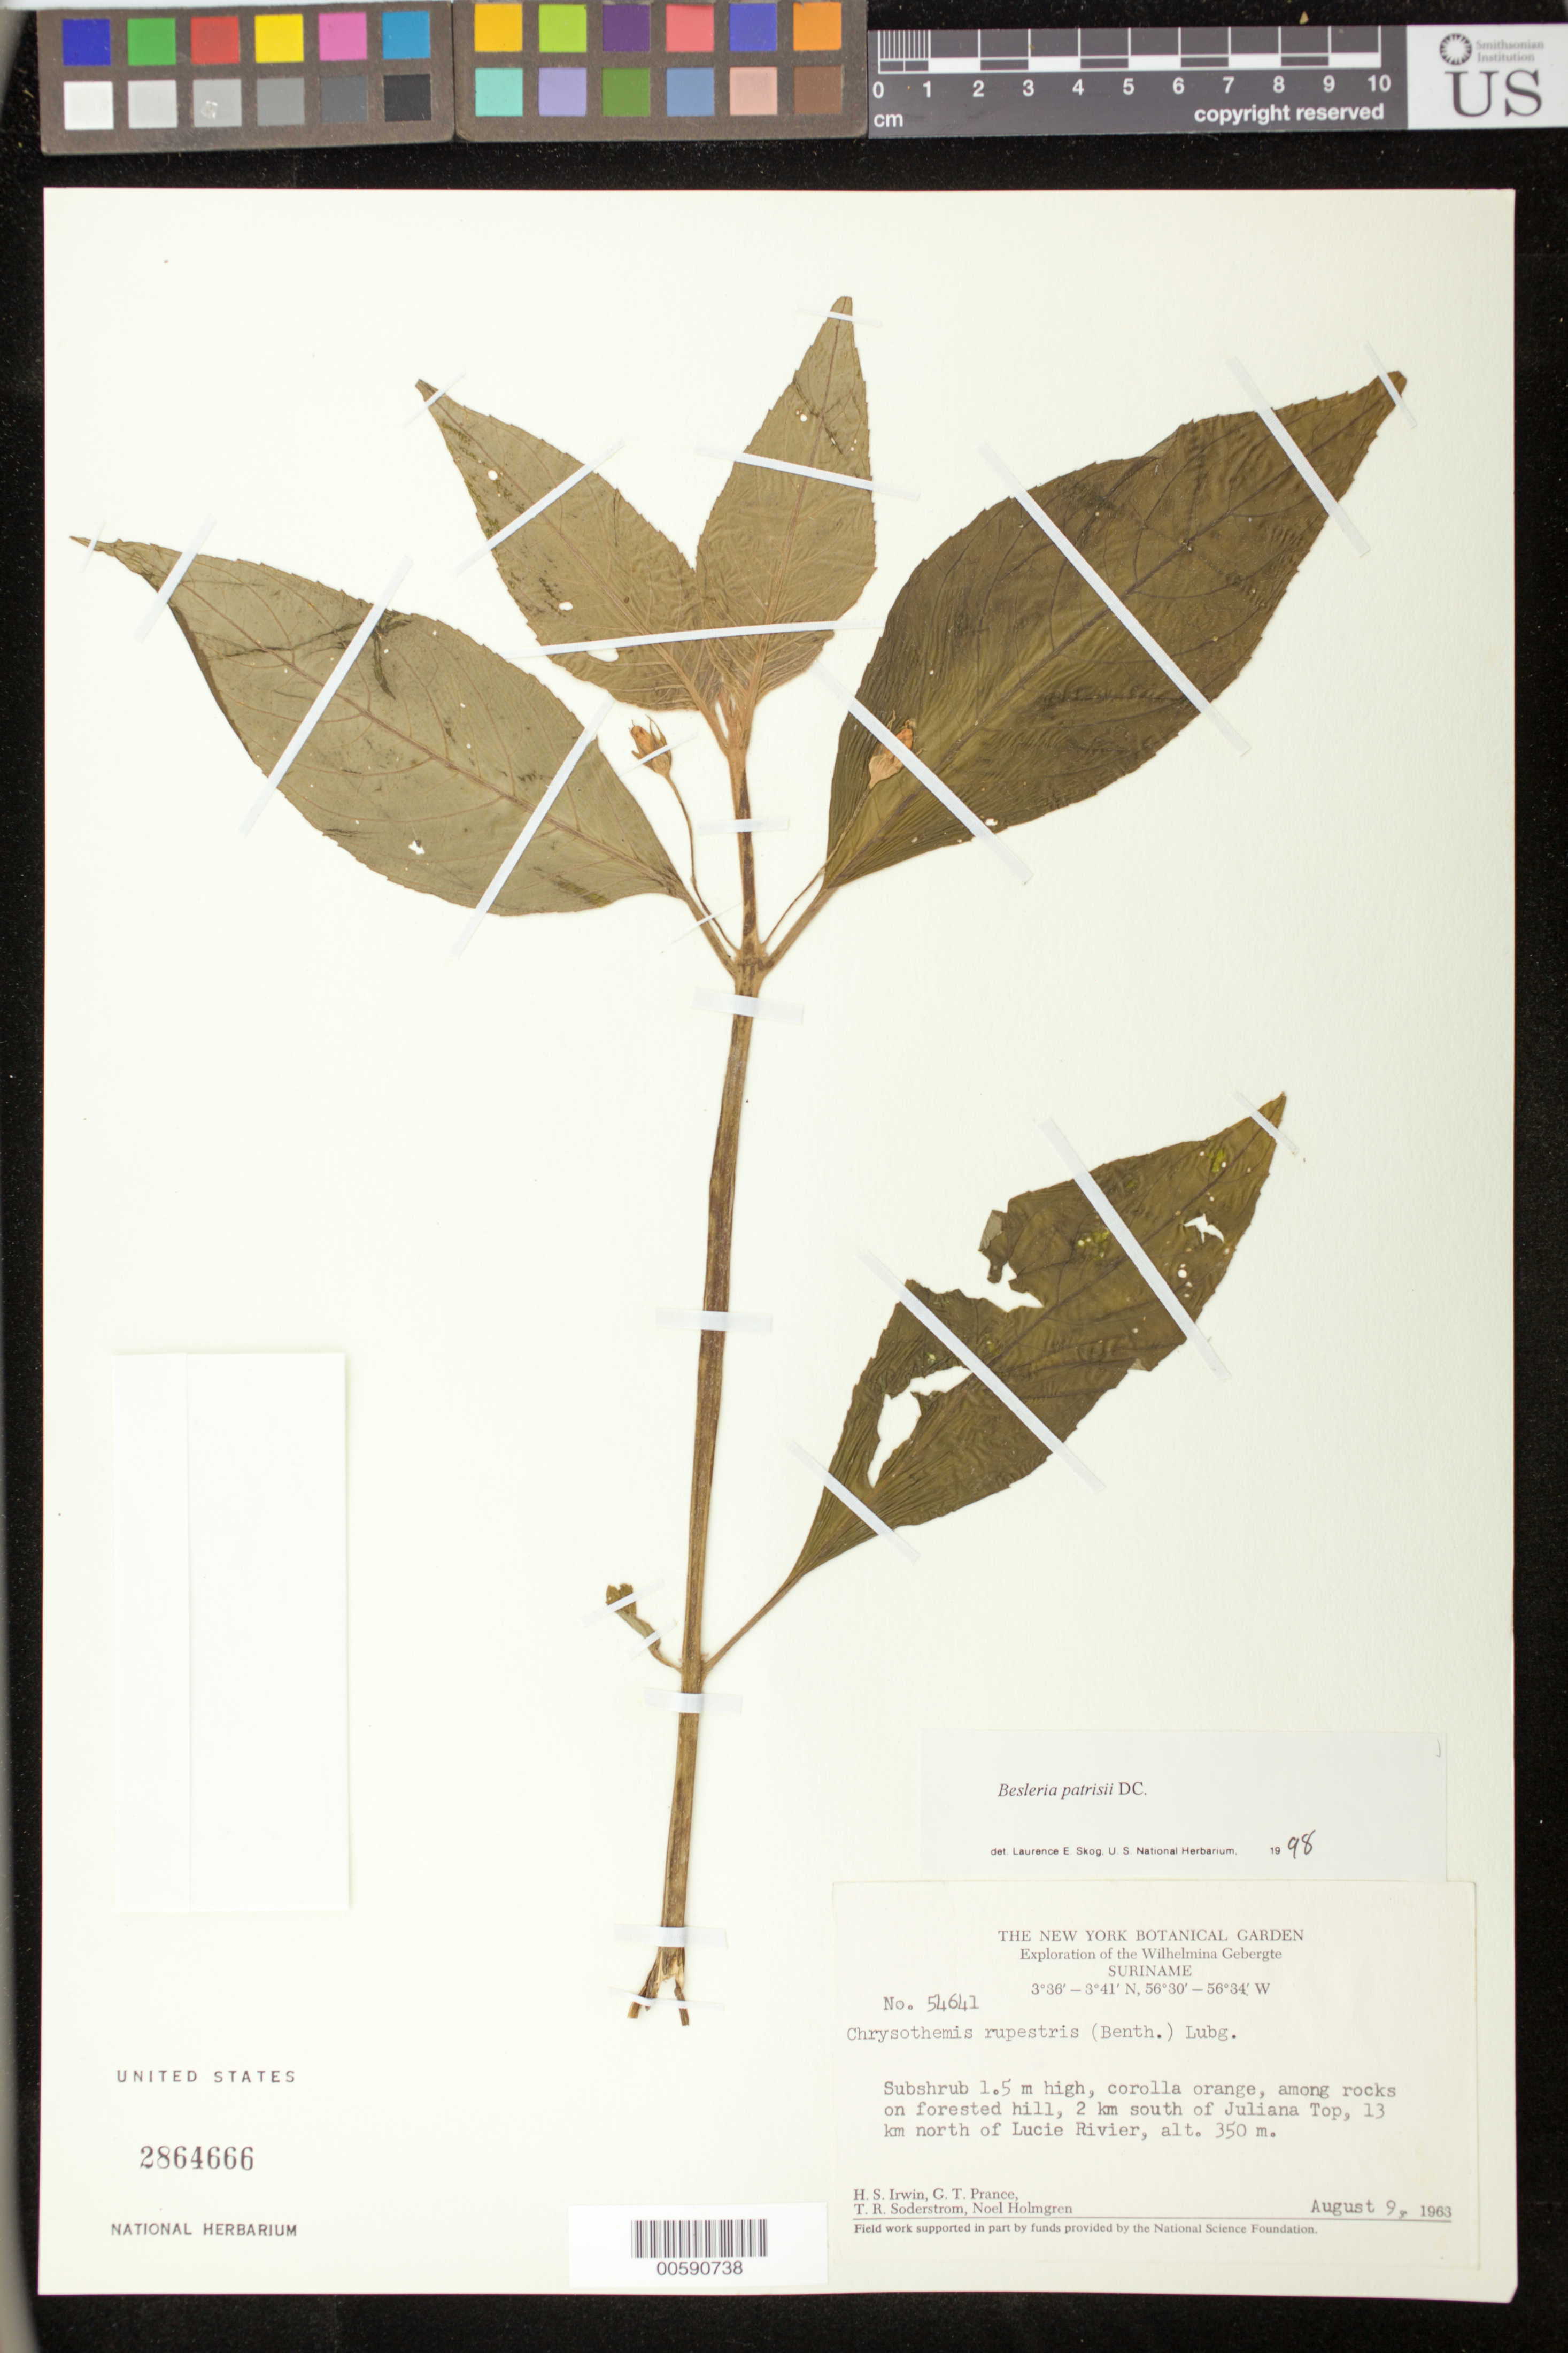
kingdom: Plantae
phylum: Tracheophyta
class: Magnoliopsida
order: Lamiales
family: Gesneriaceae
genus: Besleria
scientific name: Besleria patrisii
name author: DC.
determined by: Skog, Laurence E.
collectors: H. Irwin, G. T. Prance, T. R. Soderstrom & N. H. Holmgren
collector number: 54641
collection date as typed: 09 Aug 1963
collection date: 1963-08-09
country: Suriname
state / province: Sipaliwini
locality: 2 km S of Juliana Top, 13 km N of Lucie Rivier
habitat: Among rocks on forested hill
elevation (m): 350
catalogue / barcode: US 2864666